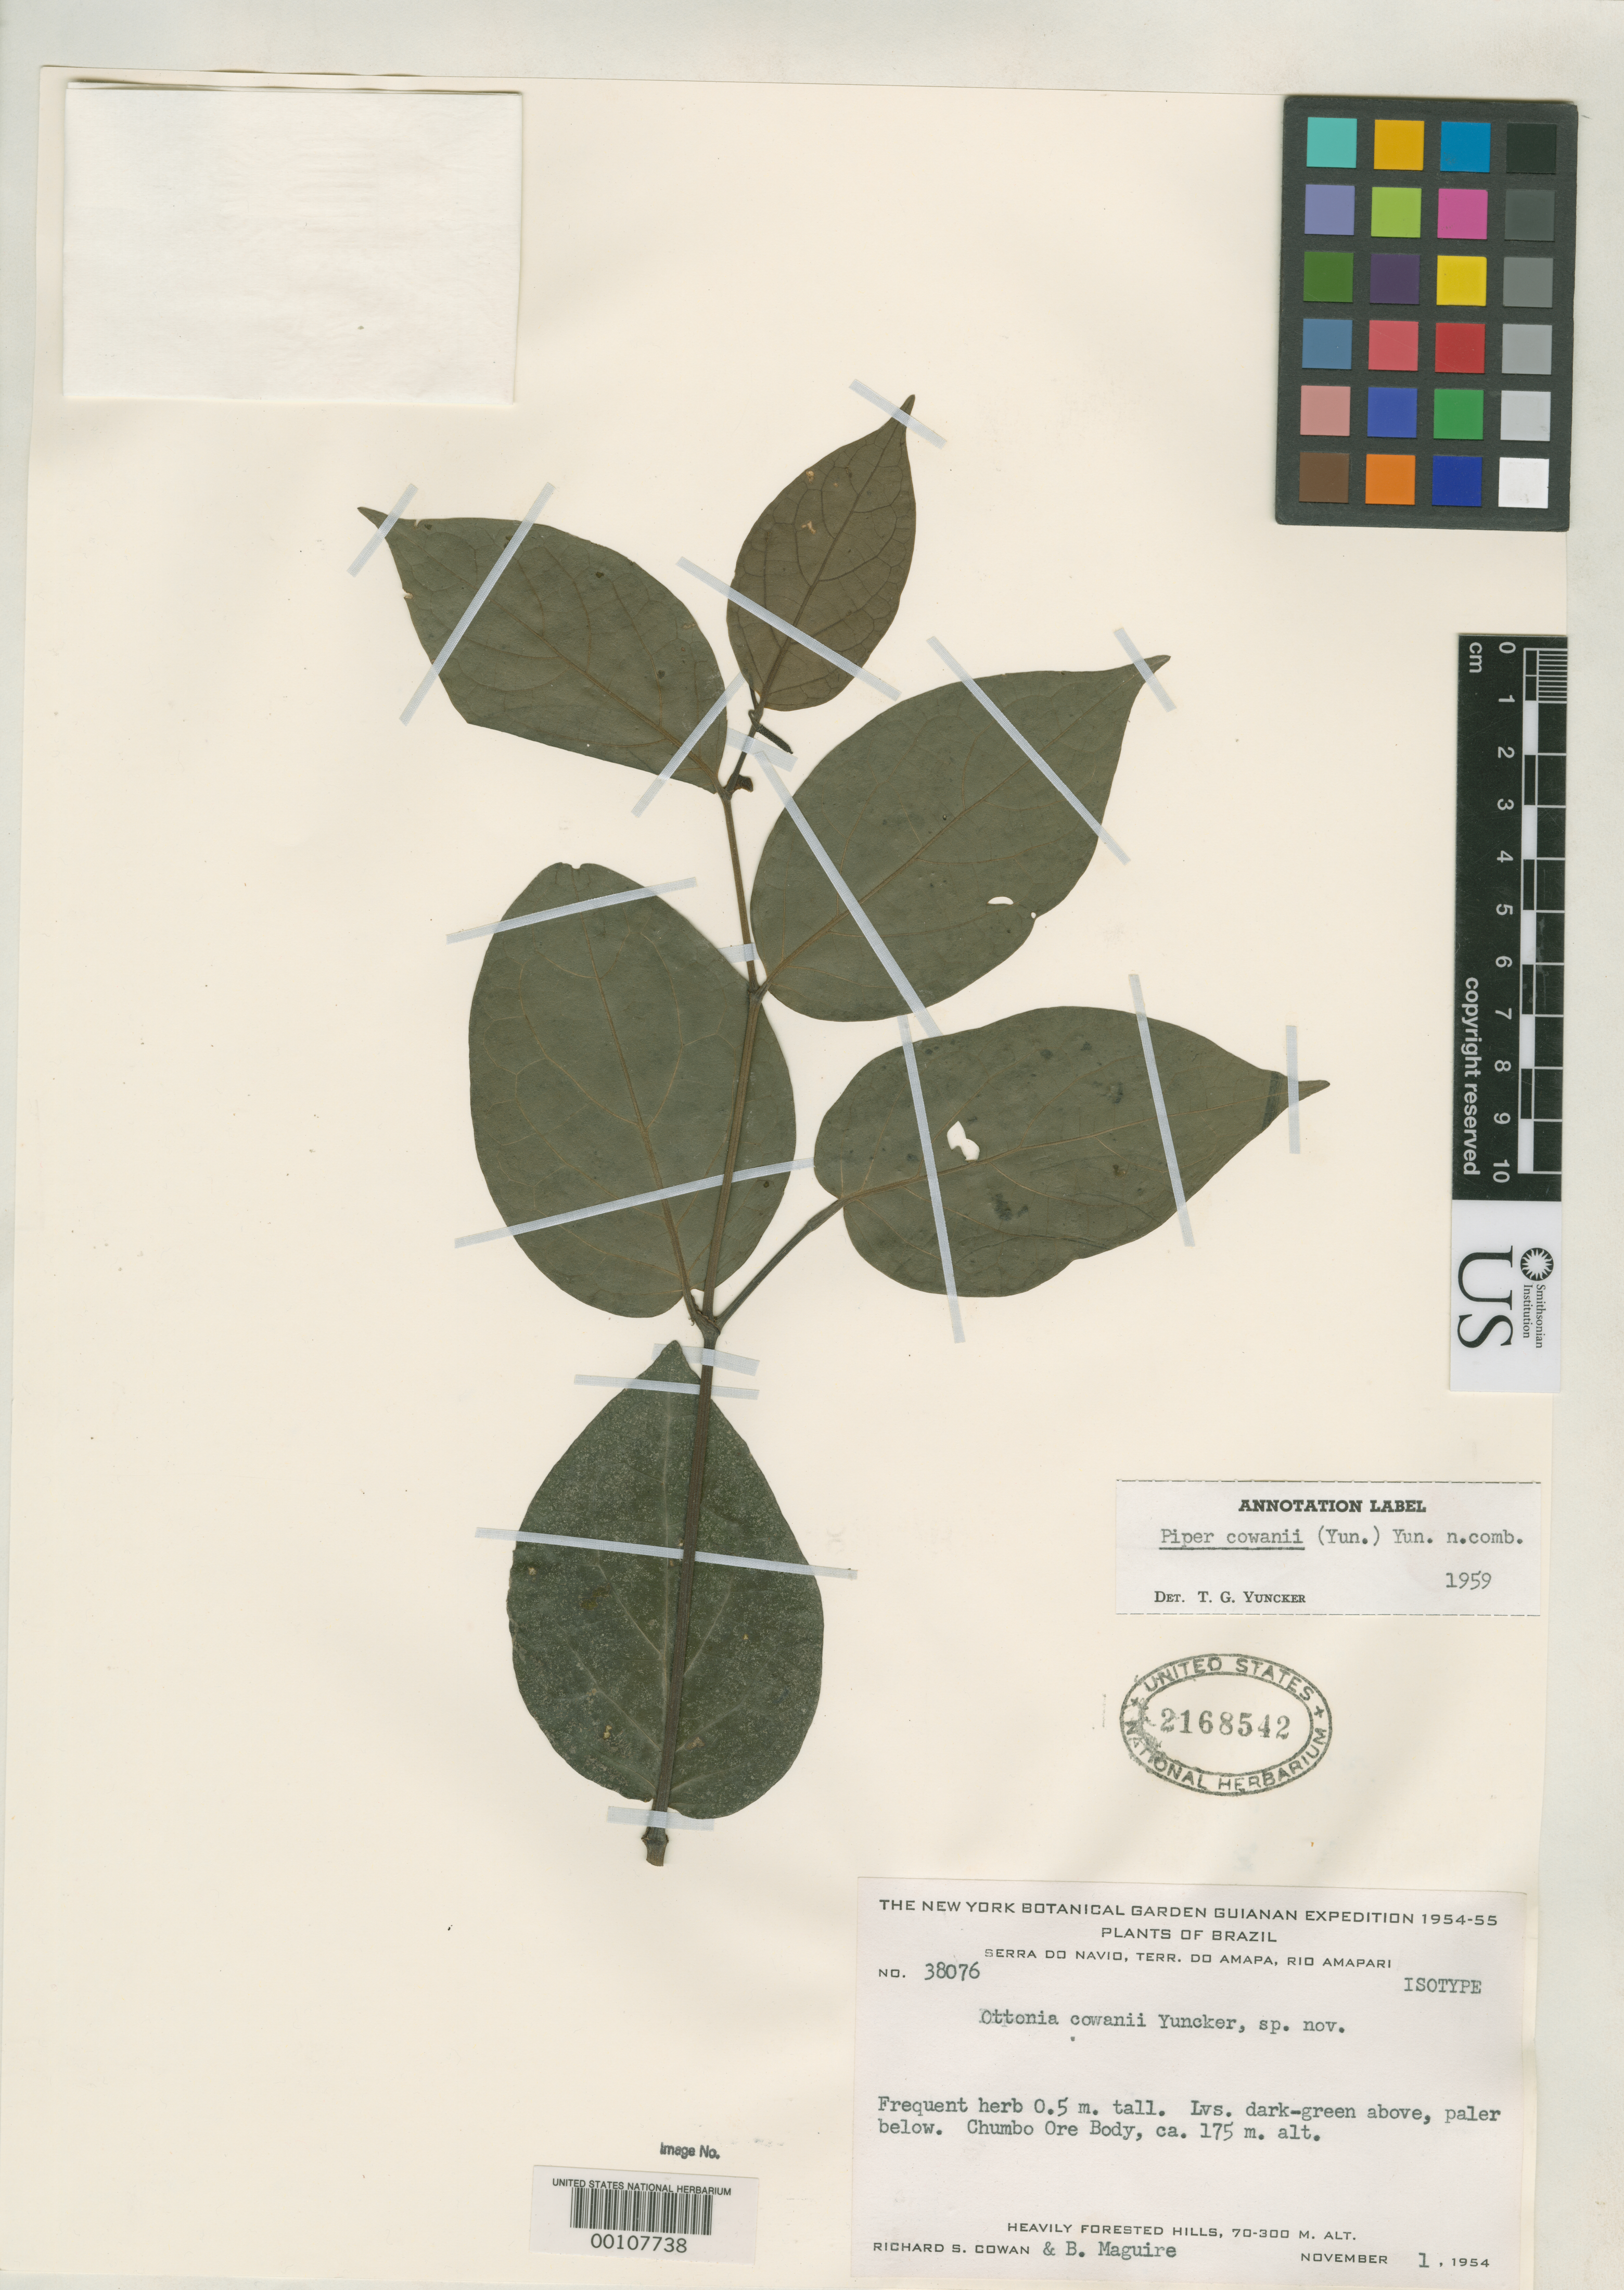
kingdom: Plantae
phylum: Tracheophyta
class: Magnoliopsida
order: Piperales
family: Piperaceae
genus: Ottonia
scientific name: Ottonia cowanii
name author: Yunck.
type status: Isotype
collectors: R. S. Cowan & B. Maguire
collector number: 38076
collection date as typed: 01 Nov 1954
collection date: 1954-11-01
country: Brazil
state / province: Amapá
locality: Serra do Navio, Rio Amapari, Chumbo Ore body.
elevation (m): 175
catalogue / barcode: US 2168542